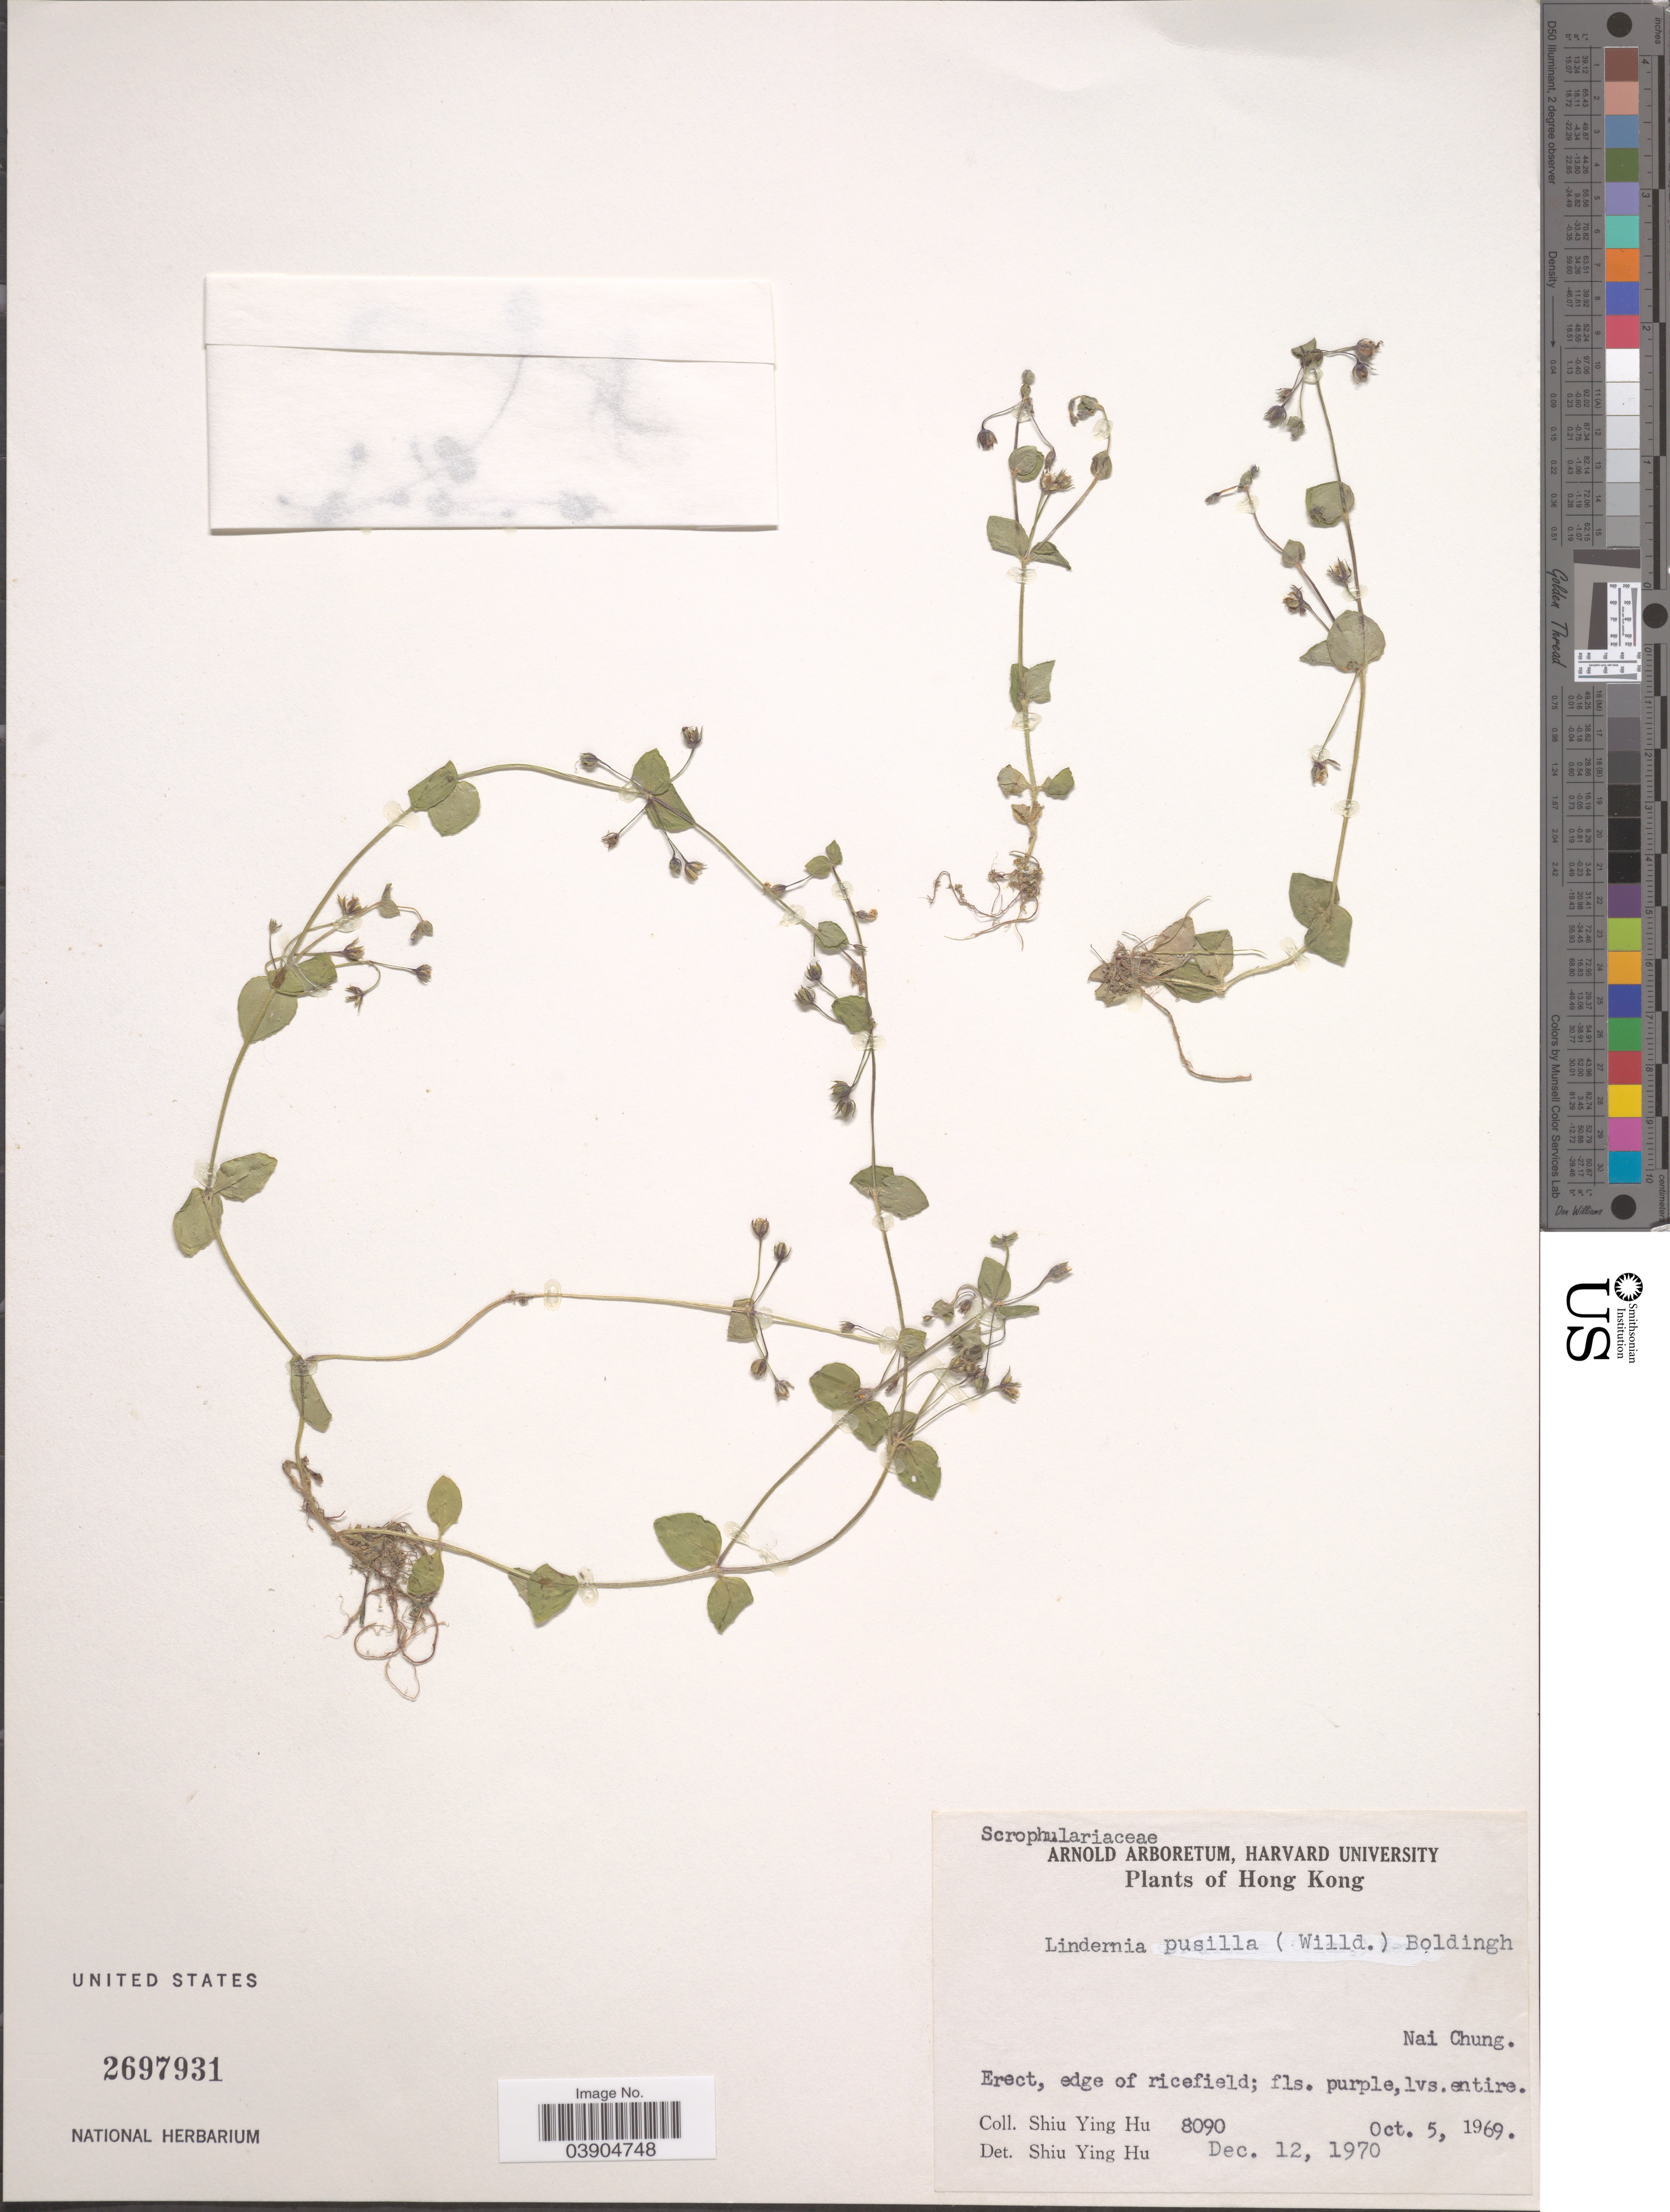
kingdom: Plantae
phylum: Tracheophyta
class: Magnoliopsida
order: Lamiales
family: Linderniaceae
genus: Lindernia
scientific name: Lindernia pusilla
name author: (Willd.) Bold.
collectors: S. Y. Hu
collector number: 8090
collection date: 1969-10-05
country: China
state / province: Hong Kong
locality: Nai Chung.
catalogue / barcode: US 2697931